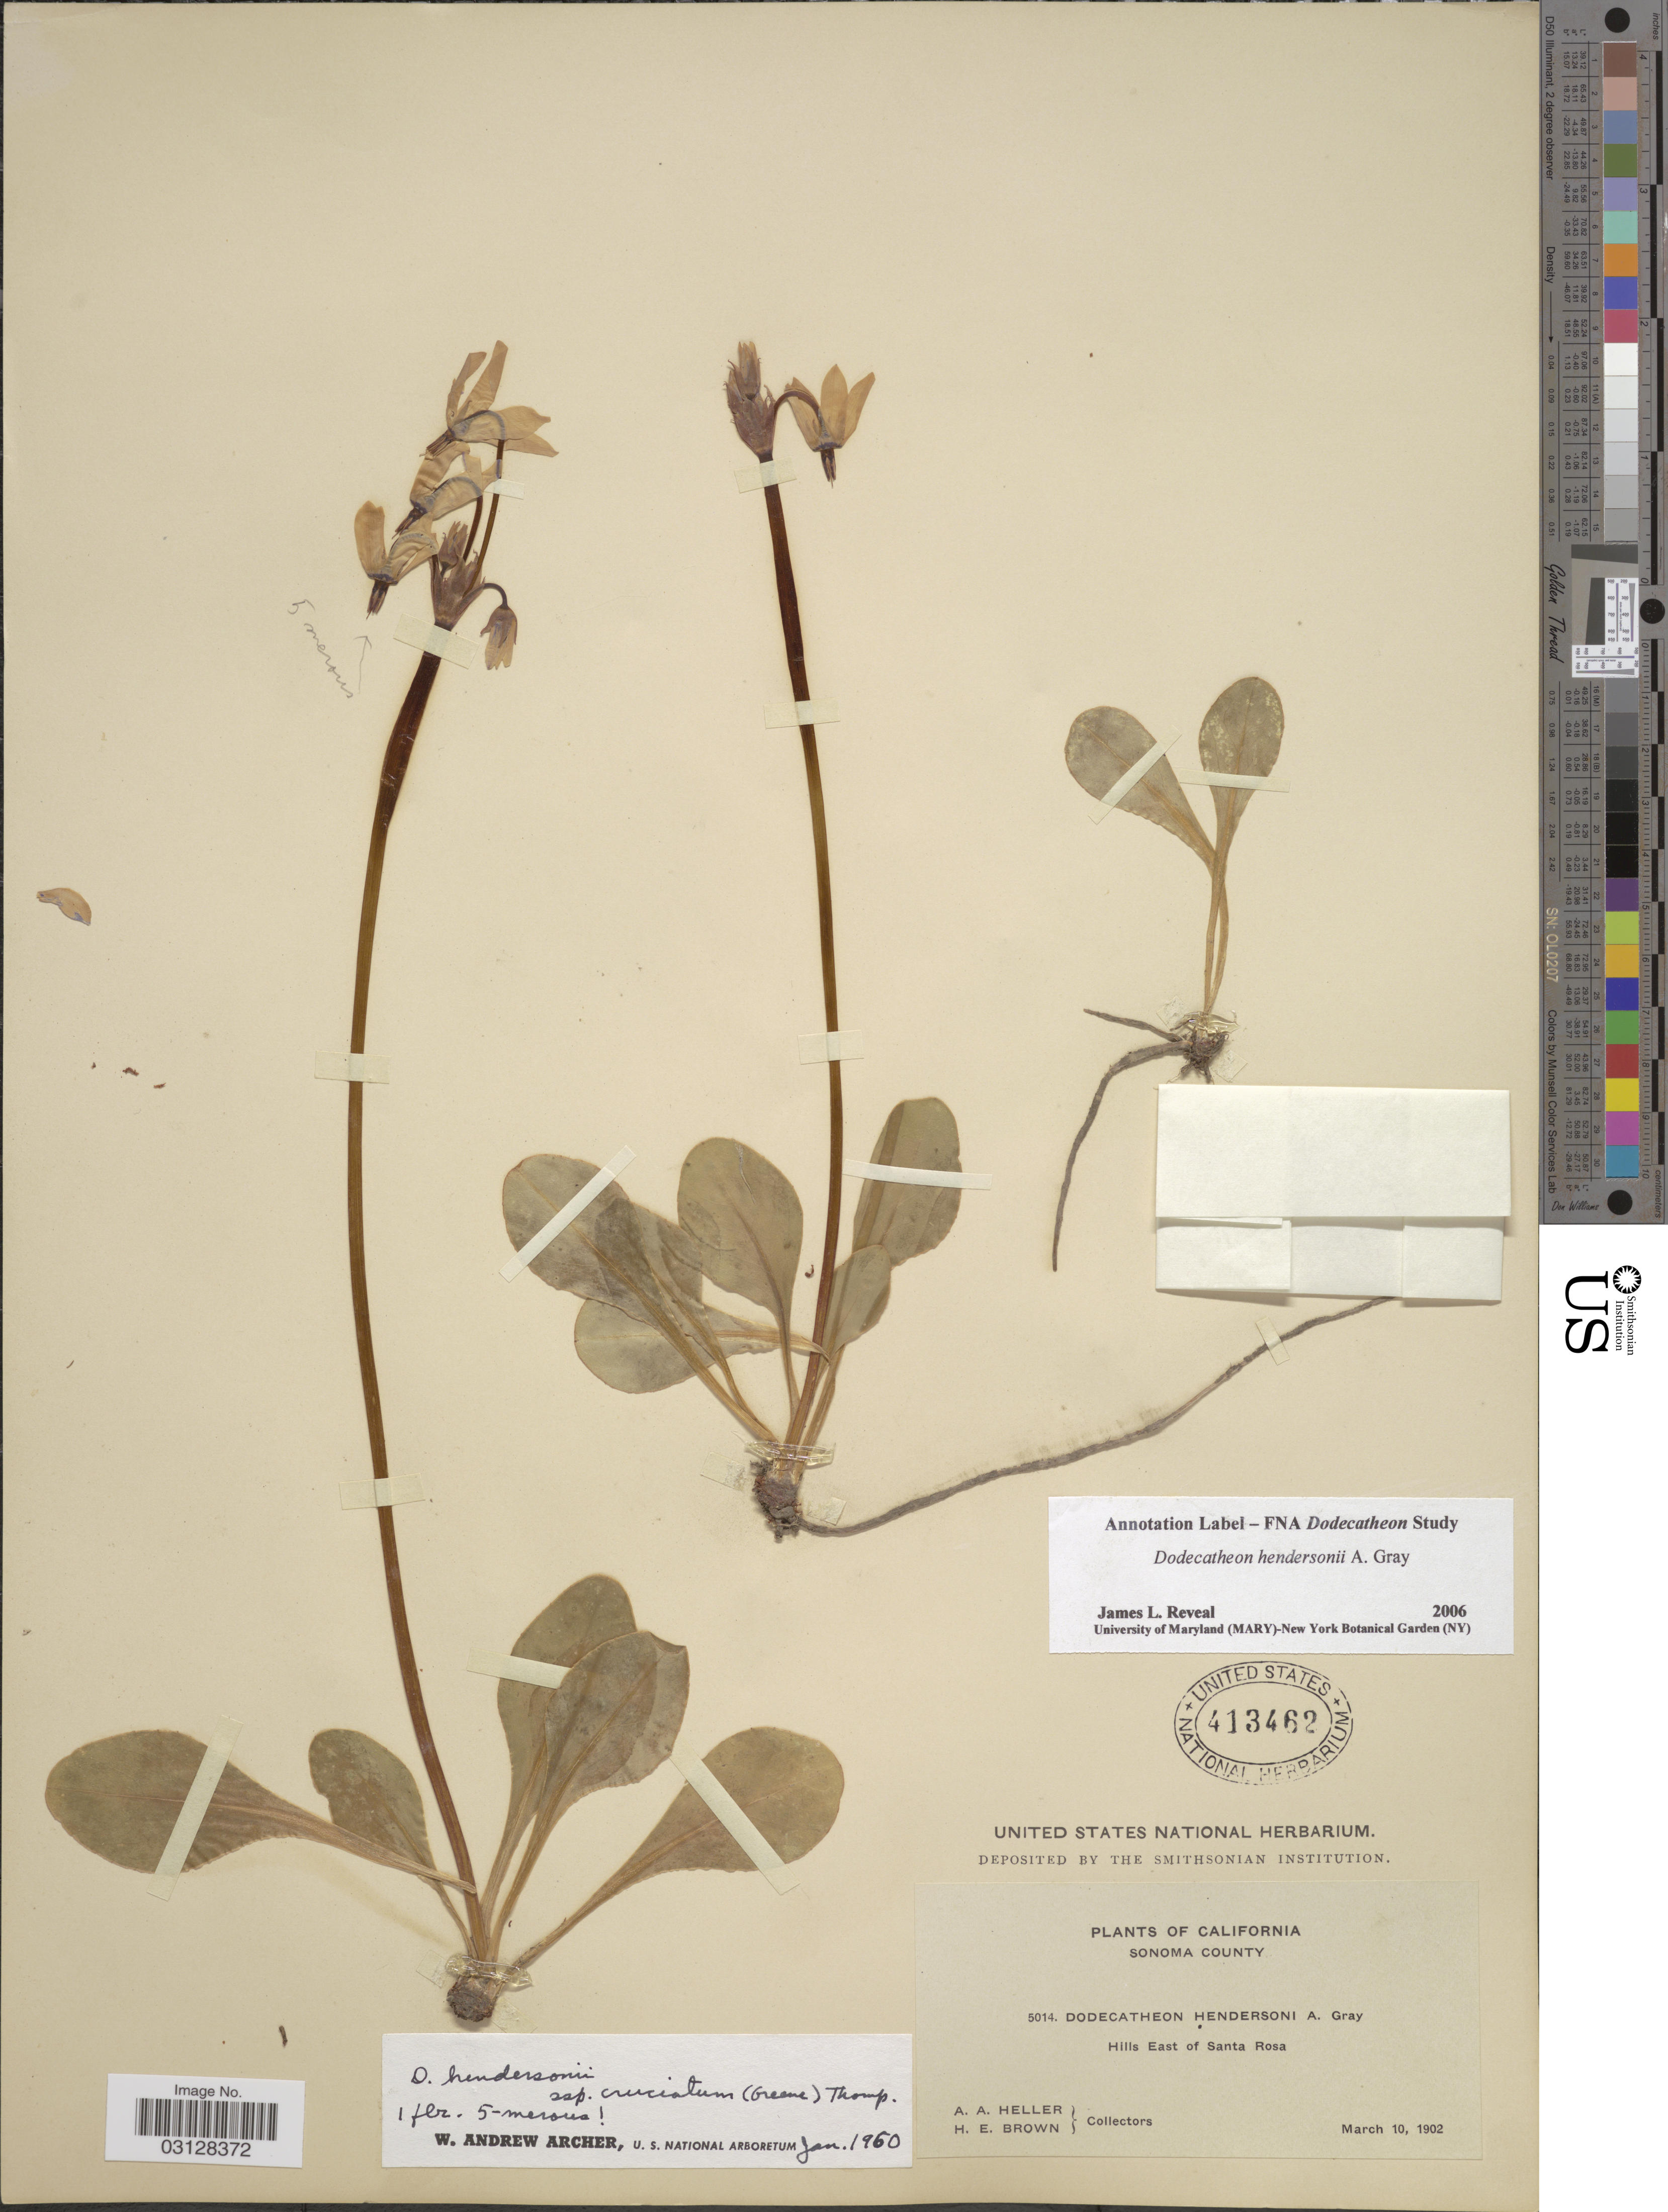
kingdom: Plantae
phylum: Tracheophyta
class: Magnoliopsida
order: Ericales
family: Primulaceae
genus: Dodecatheon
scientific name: Dodecatheon hendersonii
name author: A. Gray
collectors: A. A. Heller & H. E. Brown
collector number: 5014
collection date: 1902-03-10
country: United States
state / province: California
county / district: Sonoma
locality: Sonoma County. Hills East of Santa Rosa.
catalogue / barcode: US 413462